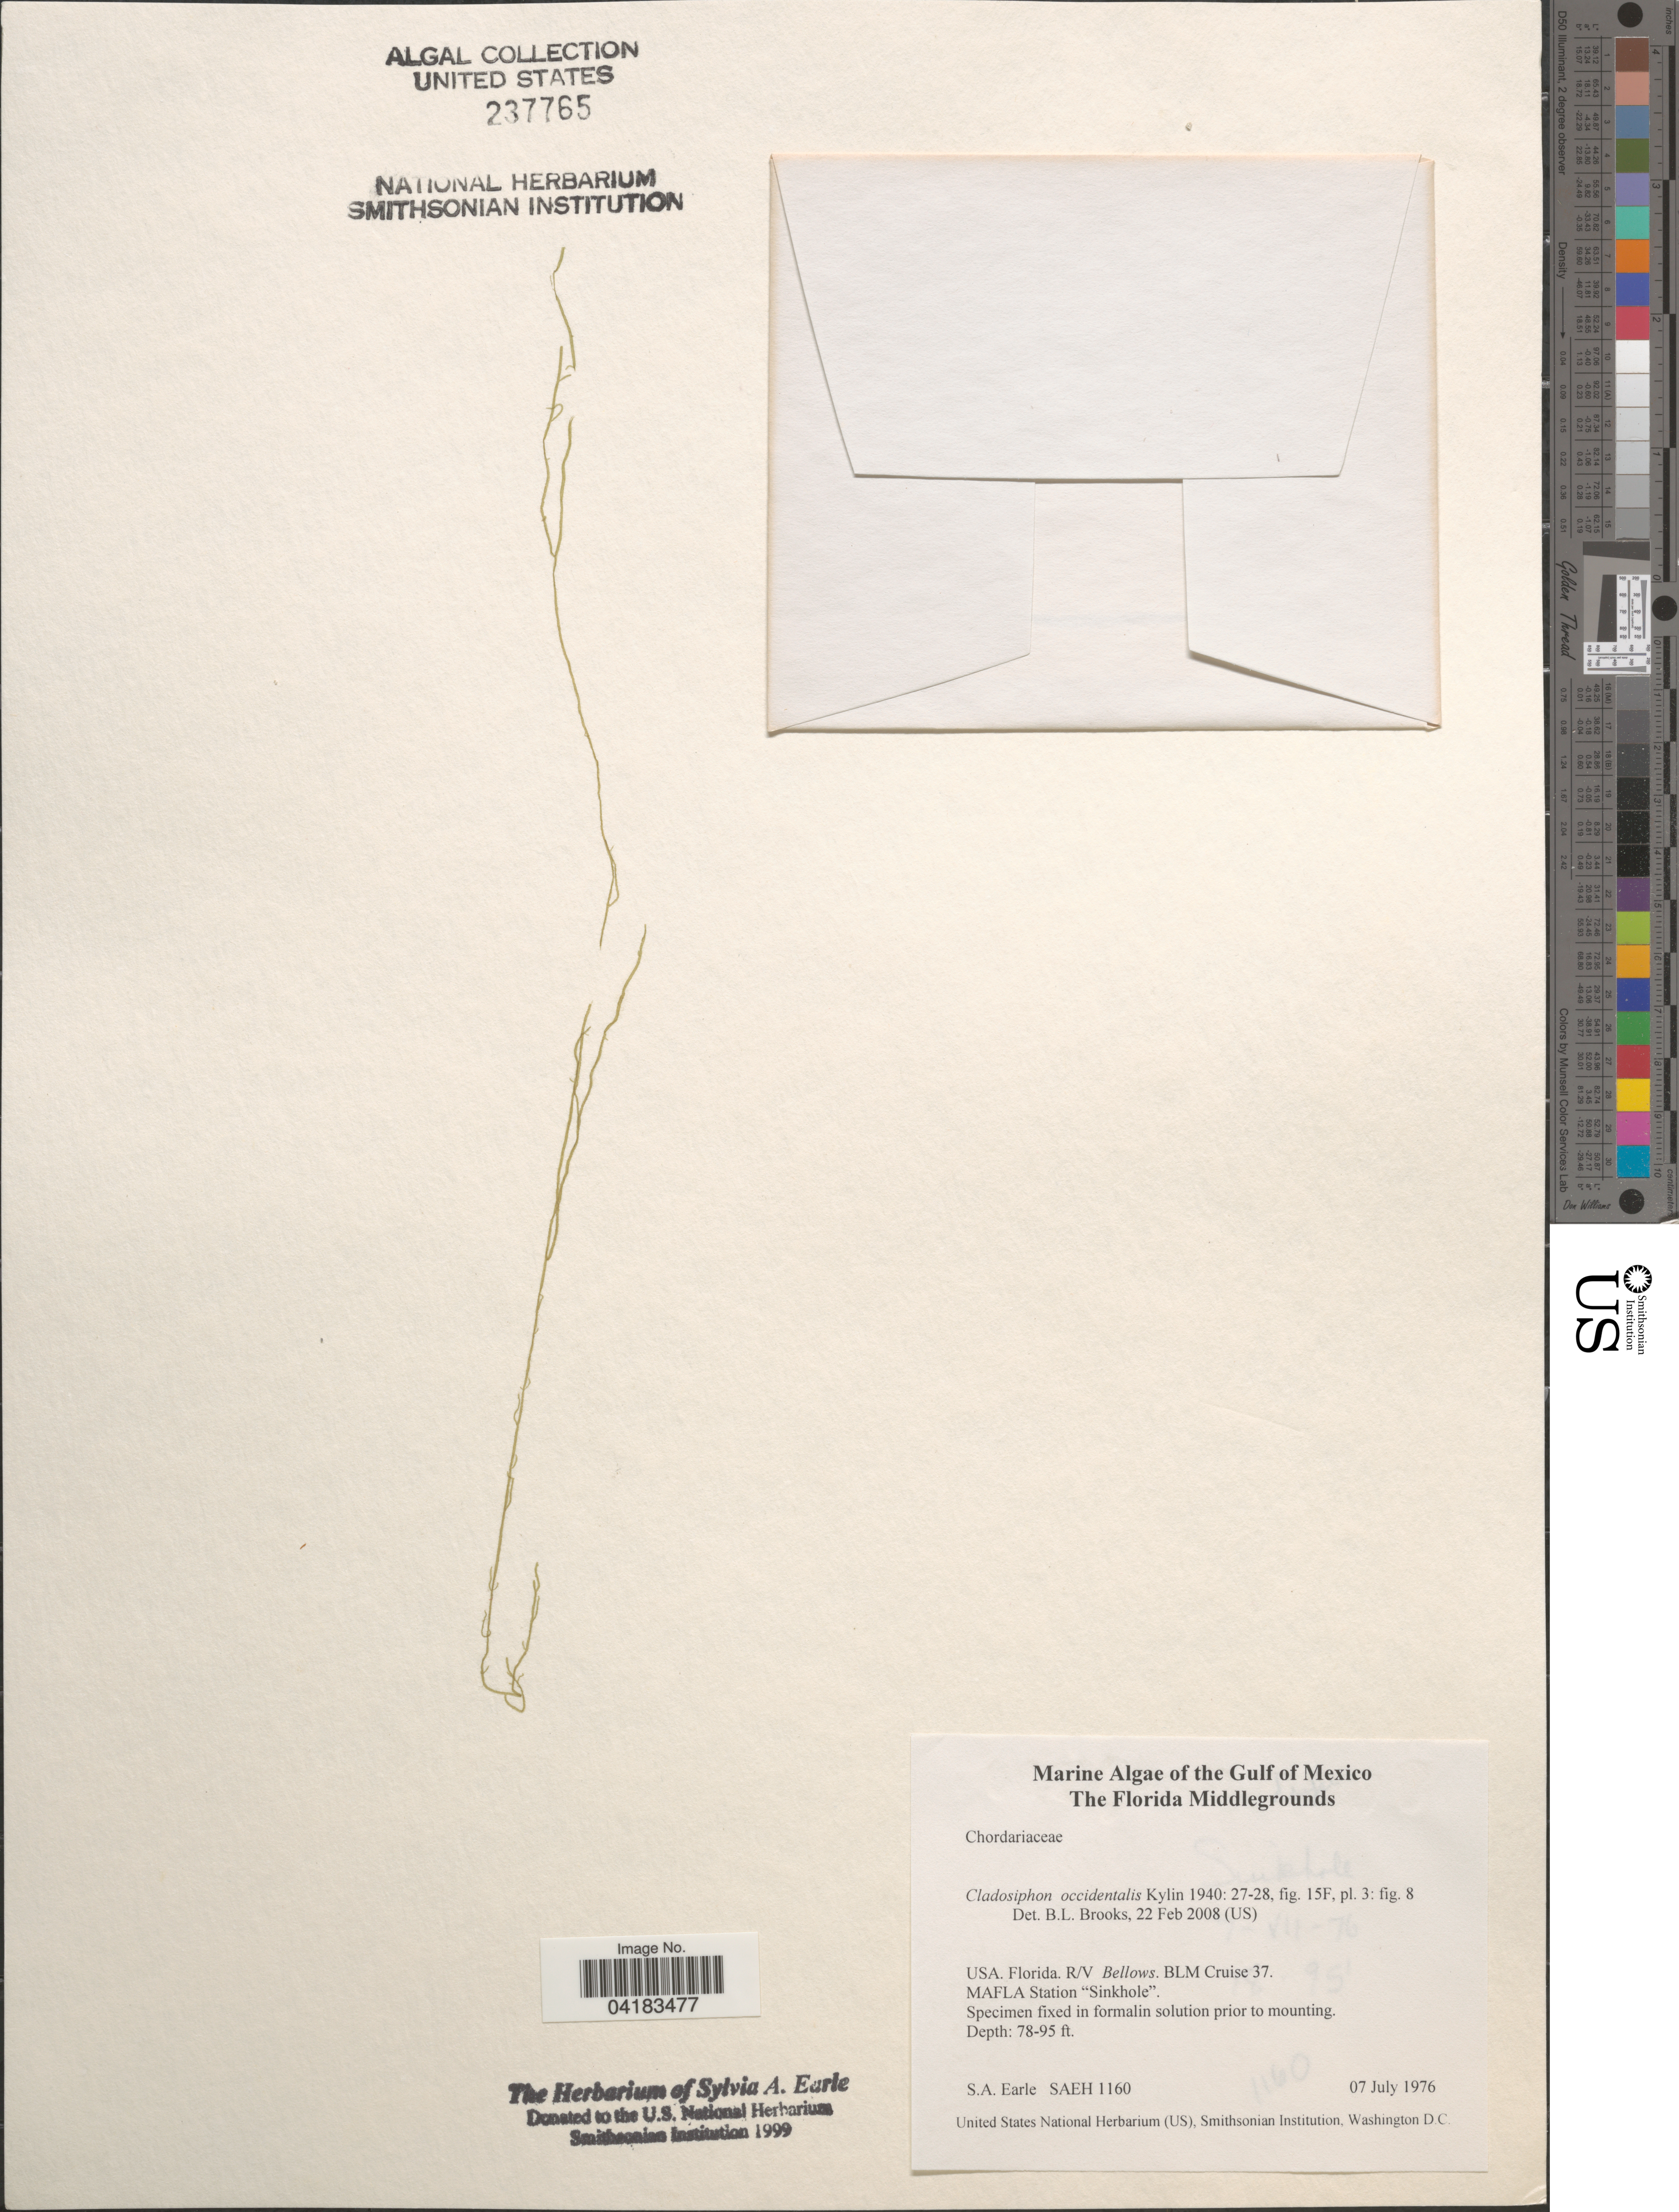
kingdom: Chromista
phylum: Ochrophyta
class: Phaeophyceae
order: Ectocarpales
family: Chordariaceae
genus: Cladosiphon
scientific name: Cladosiphon occidentalis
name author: Kylin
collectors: S. A. Earle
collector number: SAEH1160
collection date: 1976-07-07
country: United States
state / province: Florida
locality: The Gulf of Mexico. The Florida Middlegrounds. R/V Bellows. BLM Cruise 37. MAFLA Station "Sinkhole".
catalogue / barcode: US 237765